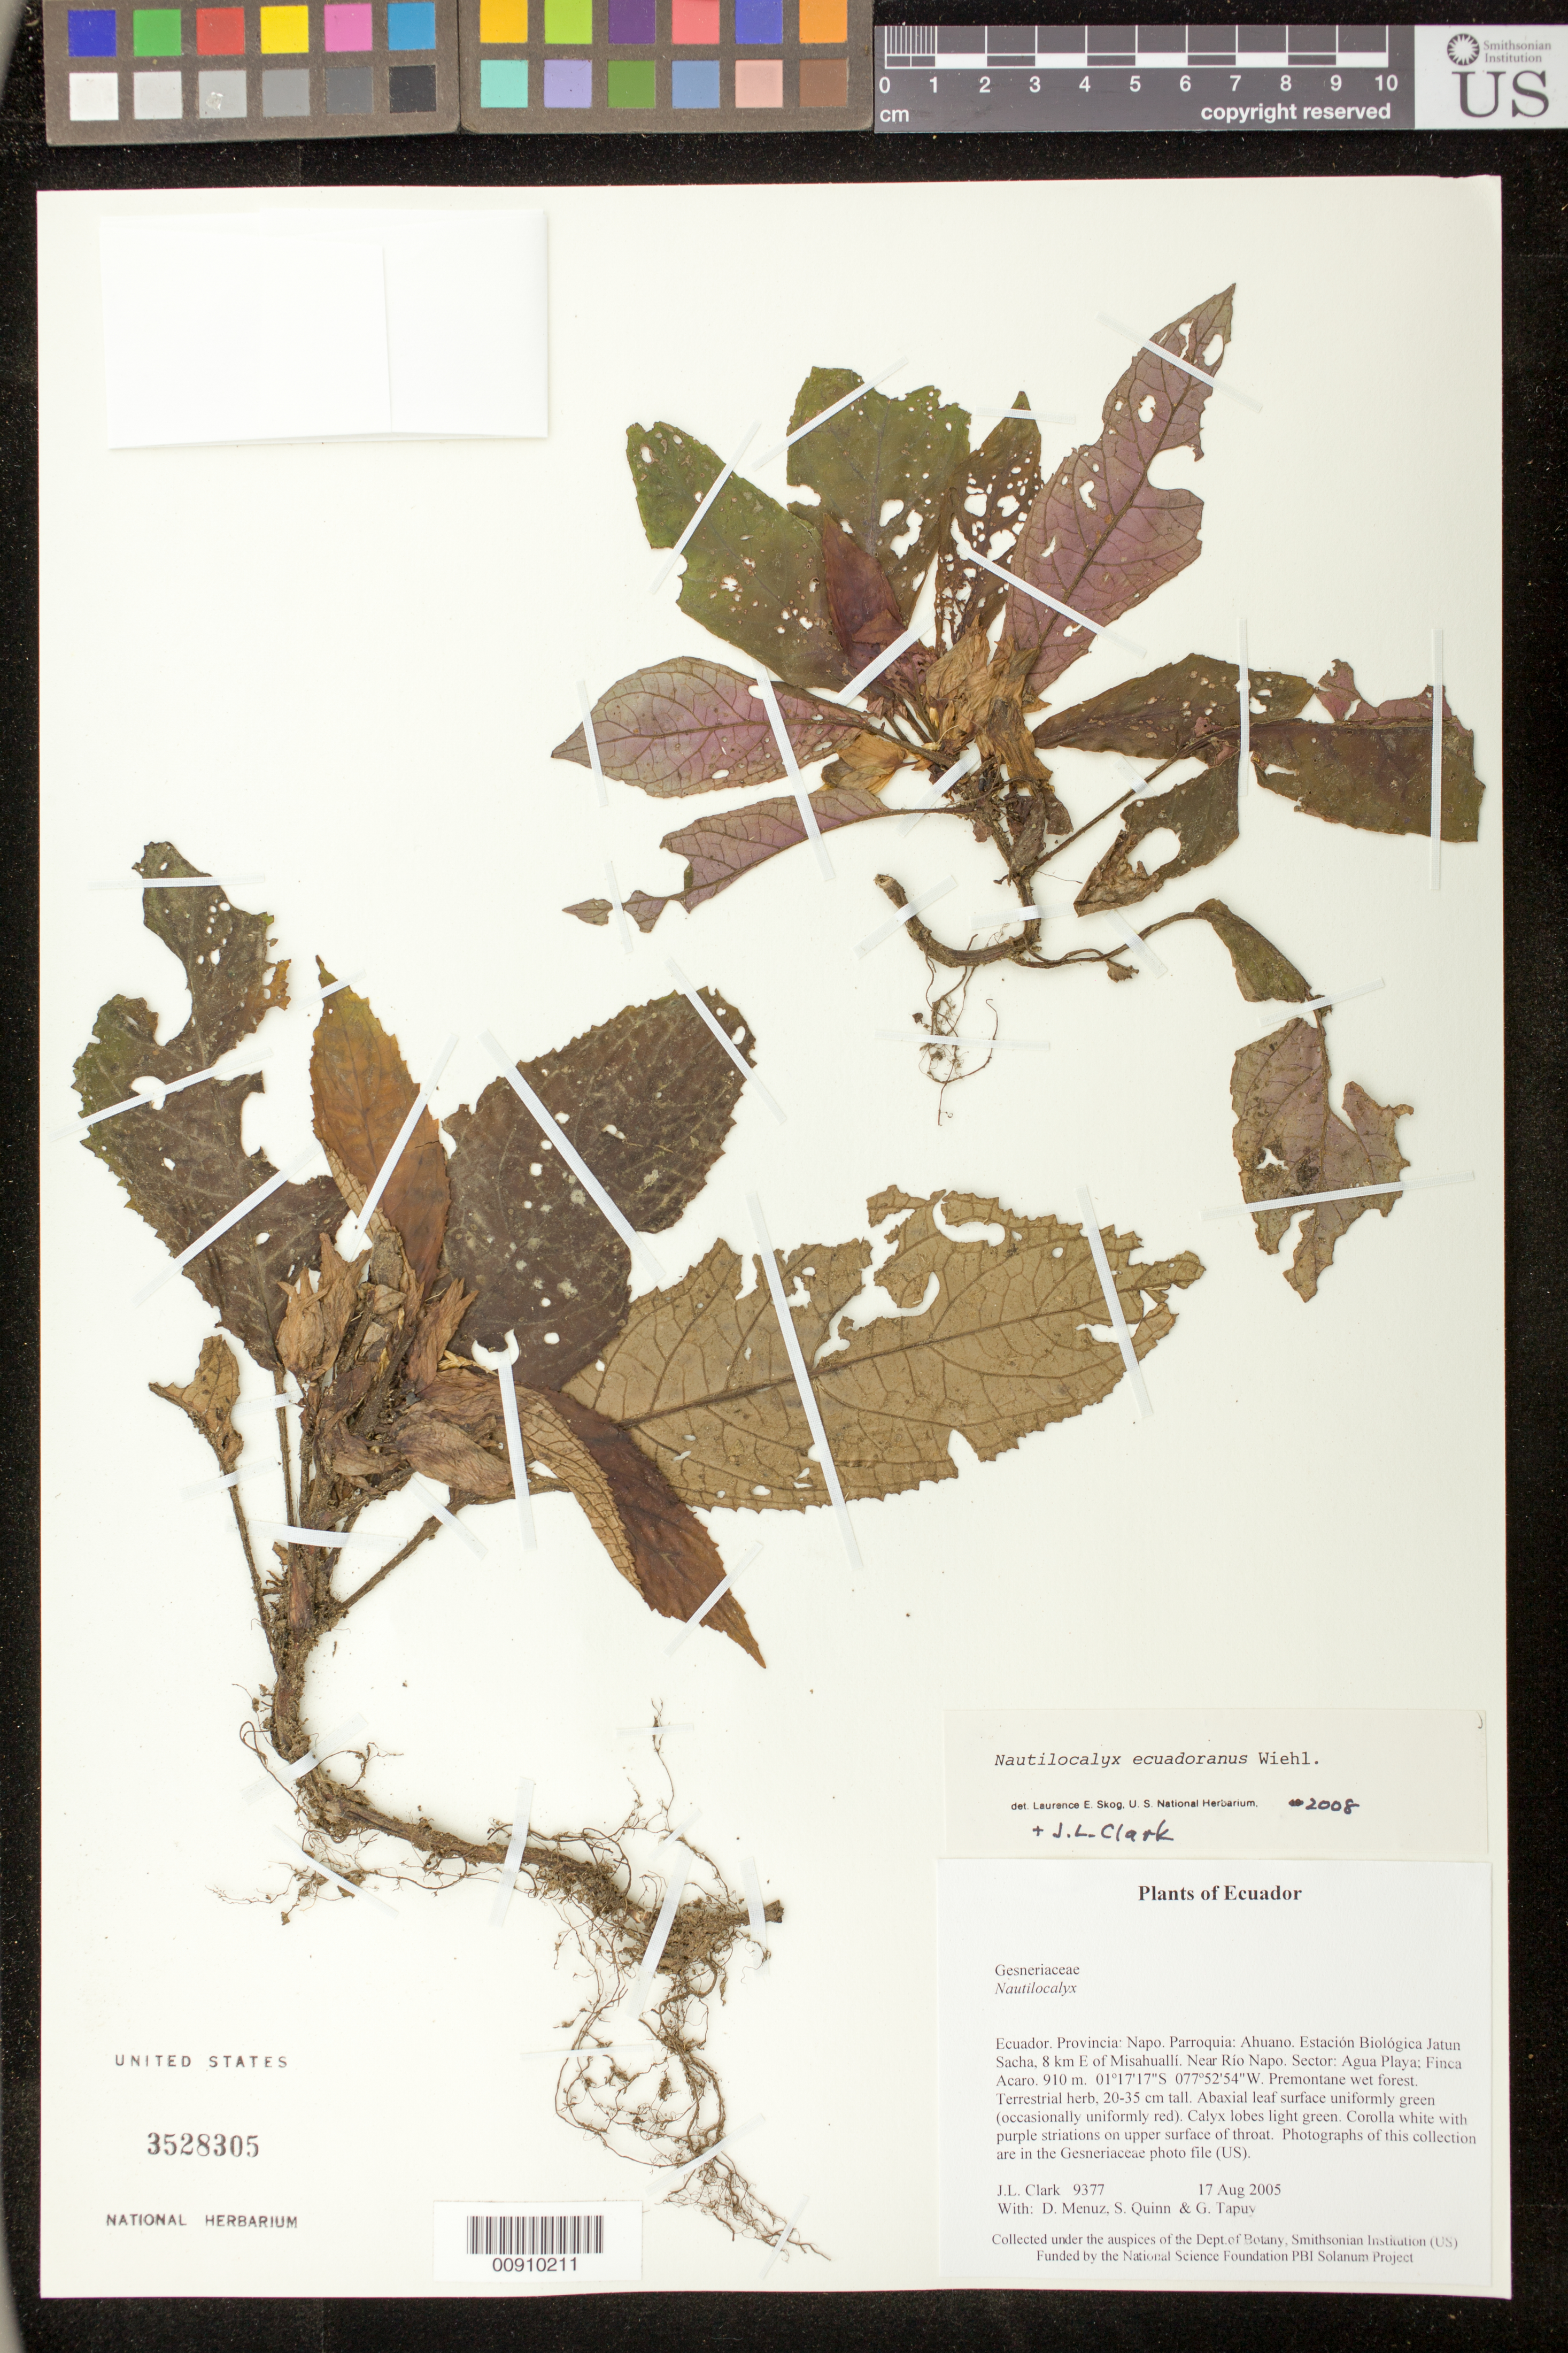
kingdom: Plantae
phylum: Tracheophyta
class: Magnoliopsida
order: Lamiales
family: Gesneriaceae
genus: Nautilocalyx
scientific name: Nautilocalyx ecuadoranus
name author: Wiehler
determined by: Clark, J. L.; Skog, Laurence E.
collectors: J. L. Clark, D. Menuz, S. Quinn & G. Tapuy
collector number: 9377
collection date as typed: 17 Aug 2005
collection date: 2005-08-17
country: Ecuador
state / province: Napo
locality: Parroquia: Ahuano. Estación Biológica Jatun Sacha, 8 km E of Misahuallí. Near Río Napo. Sector: Agua Playa; Finca Acaro.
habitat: Premontane wet forest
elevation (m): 910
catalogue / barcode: US 3528305